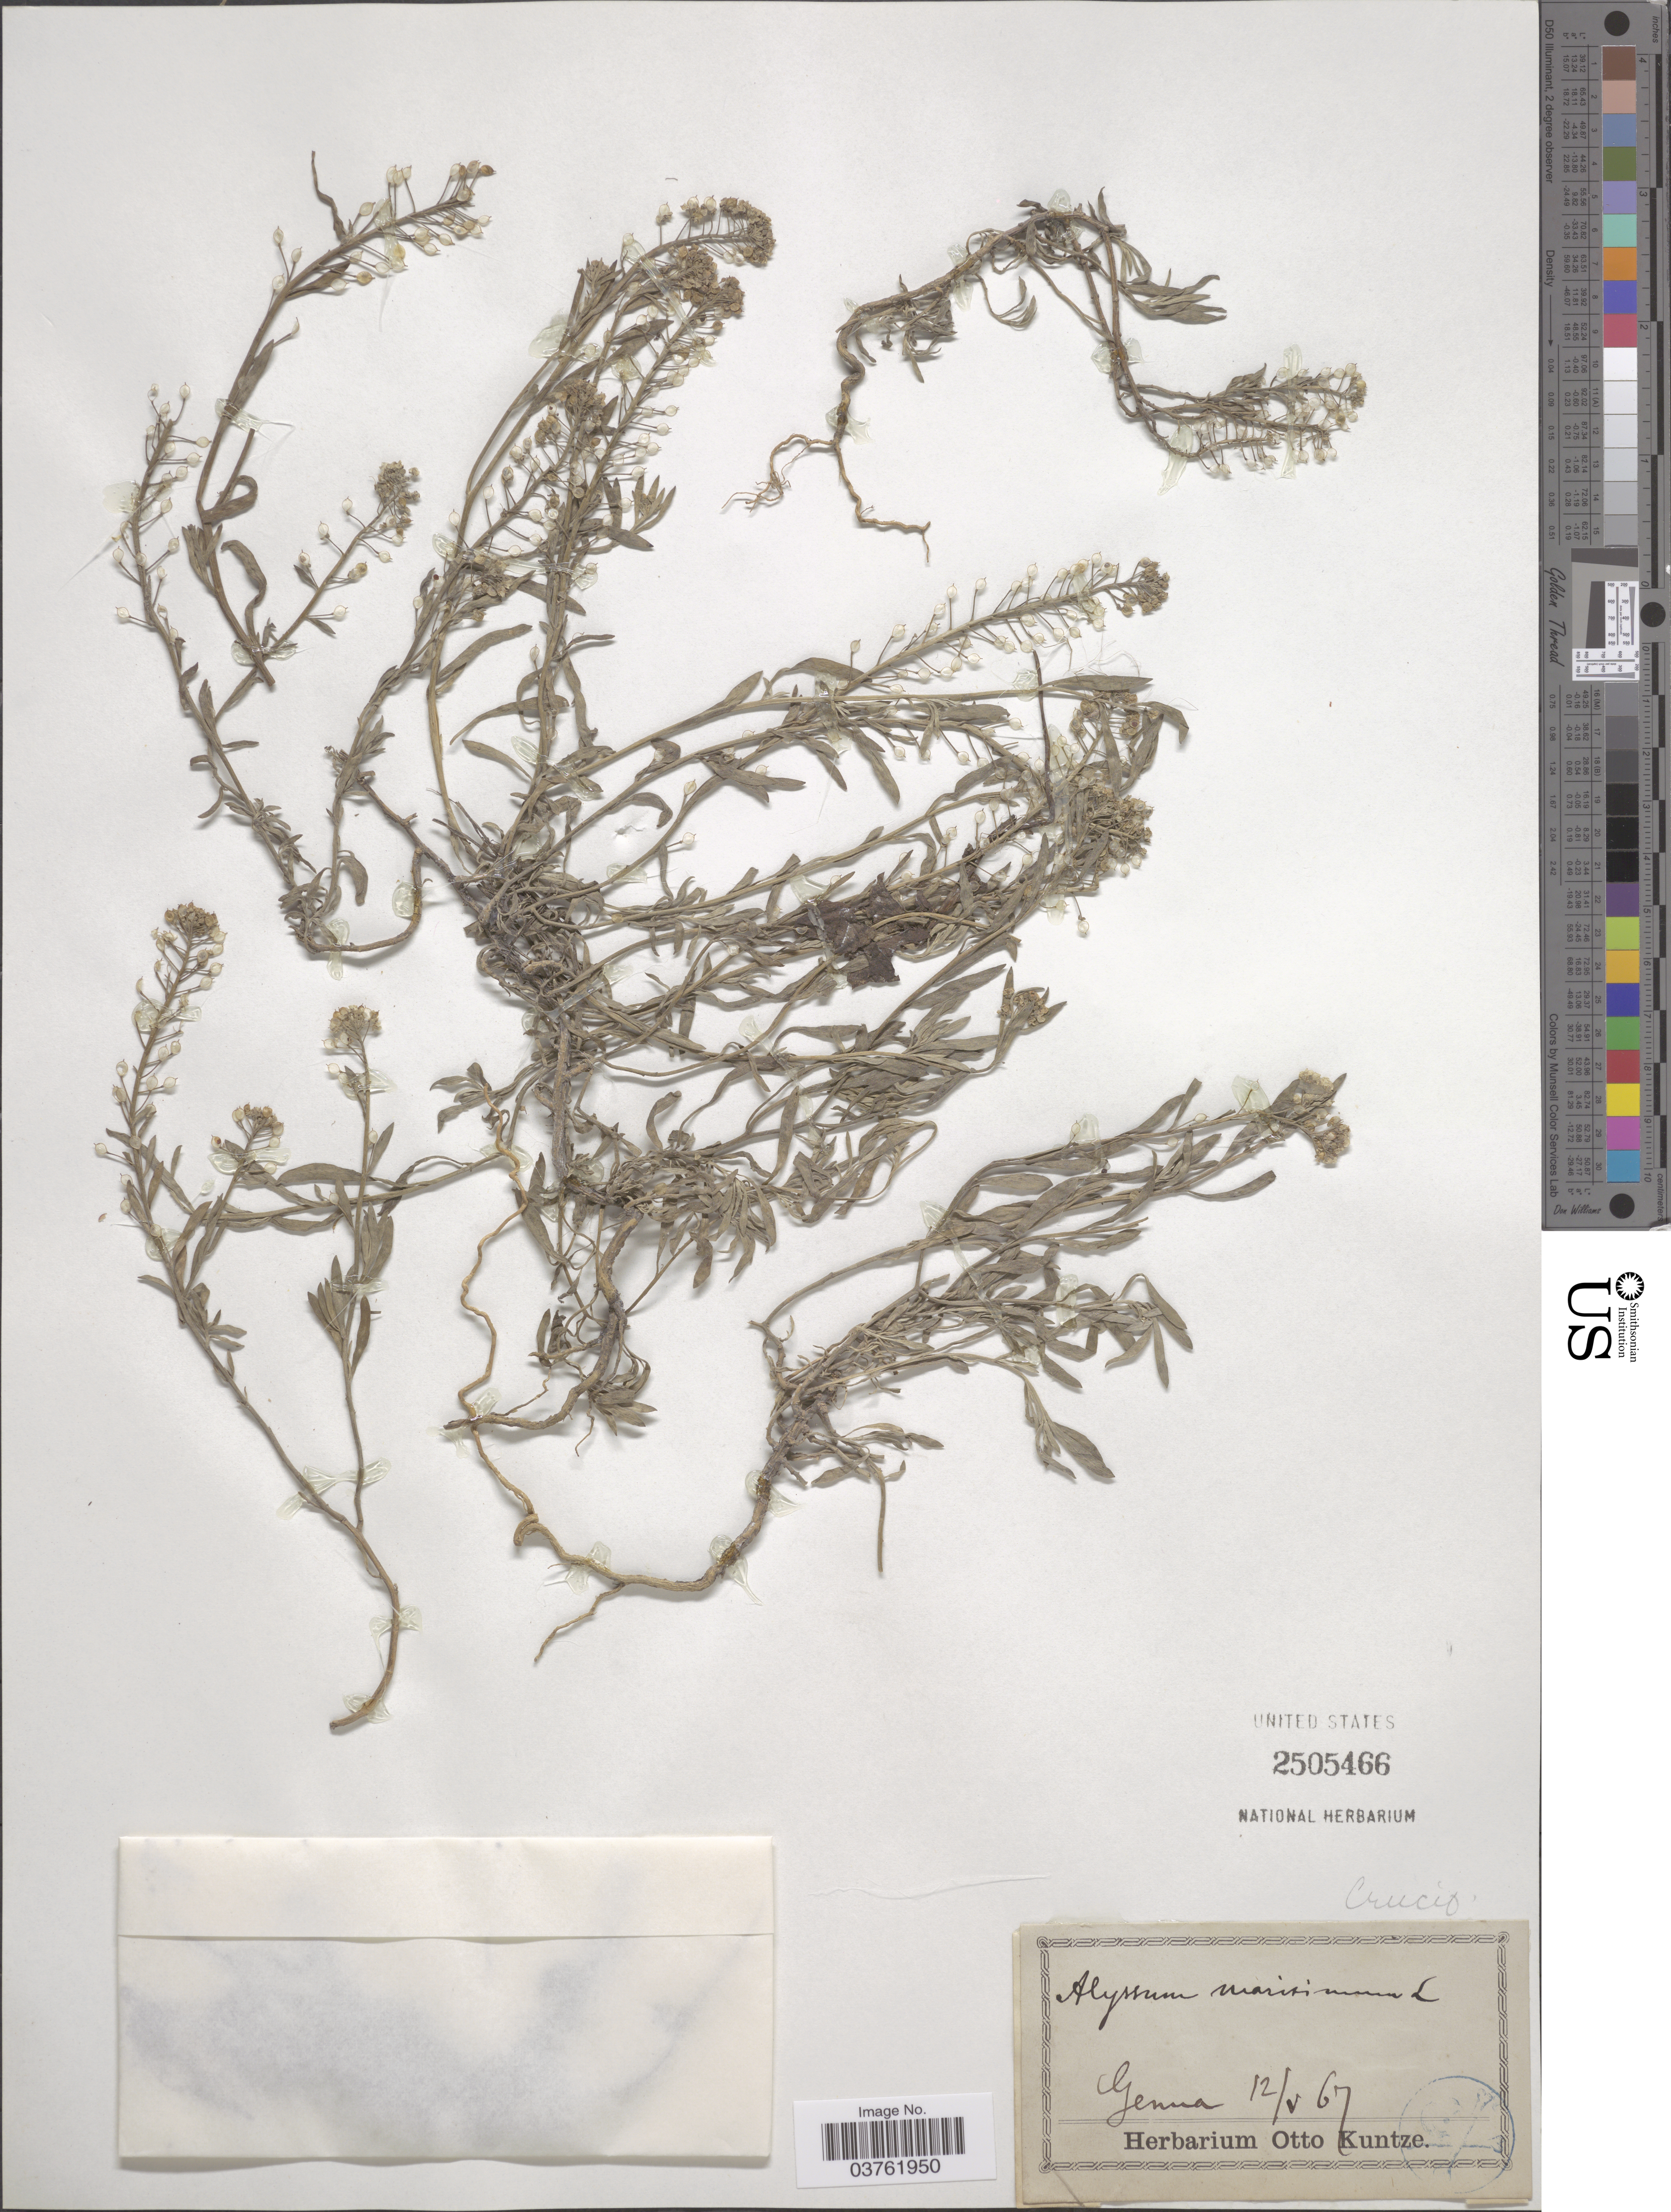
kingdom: Plantae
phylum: Tracheophyta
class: Magnoliopsida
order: Brassicales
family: Brassicaceae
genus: Alyssum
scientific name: Alyssum maritimum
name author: (L.) Lam.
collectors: ex herb. Otto Kuntze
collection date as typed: Transcribed d/m/y: 12/5/67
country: Italy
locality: Genua.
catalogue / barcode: US 2505466